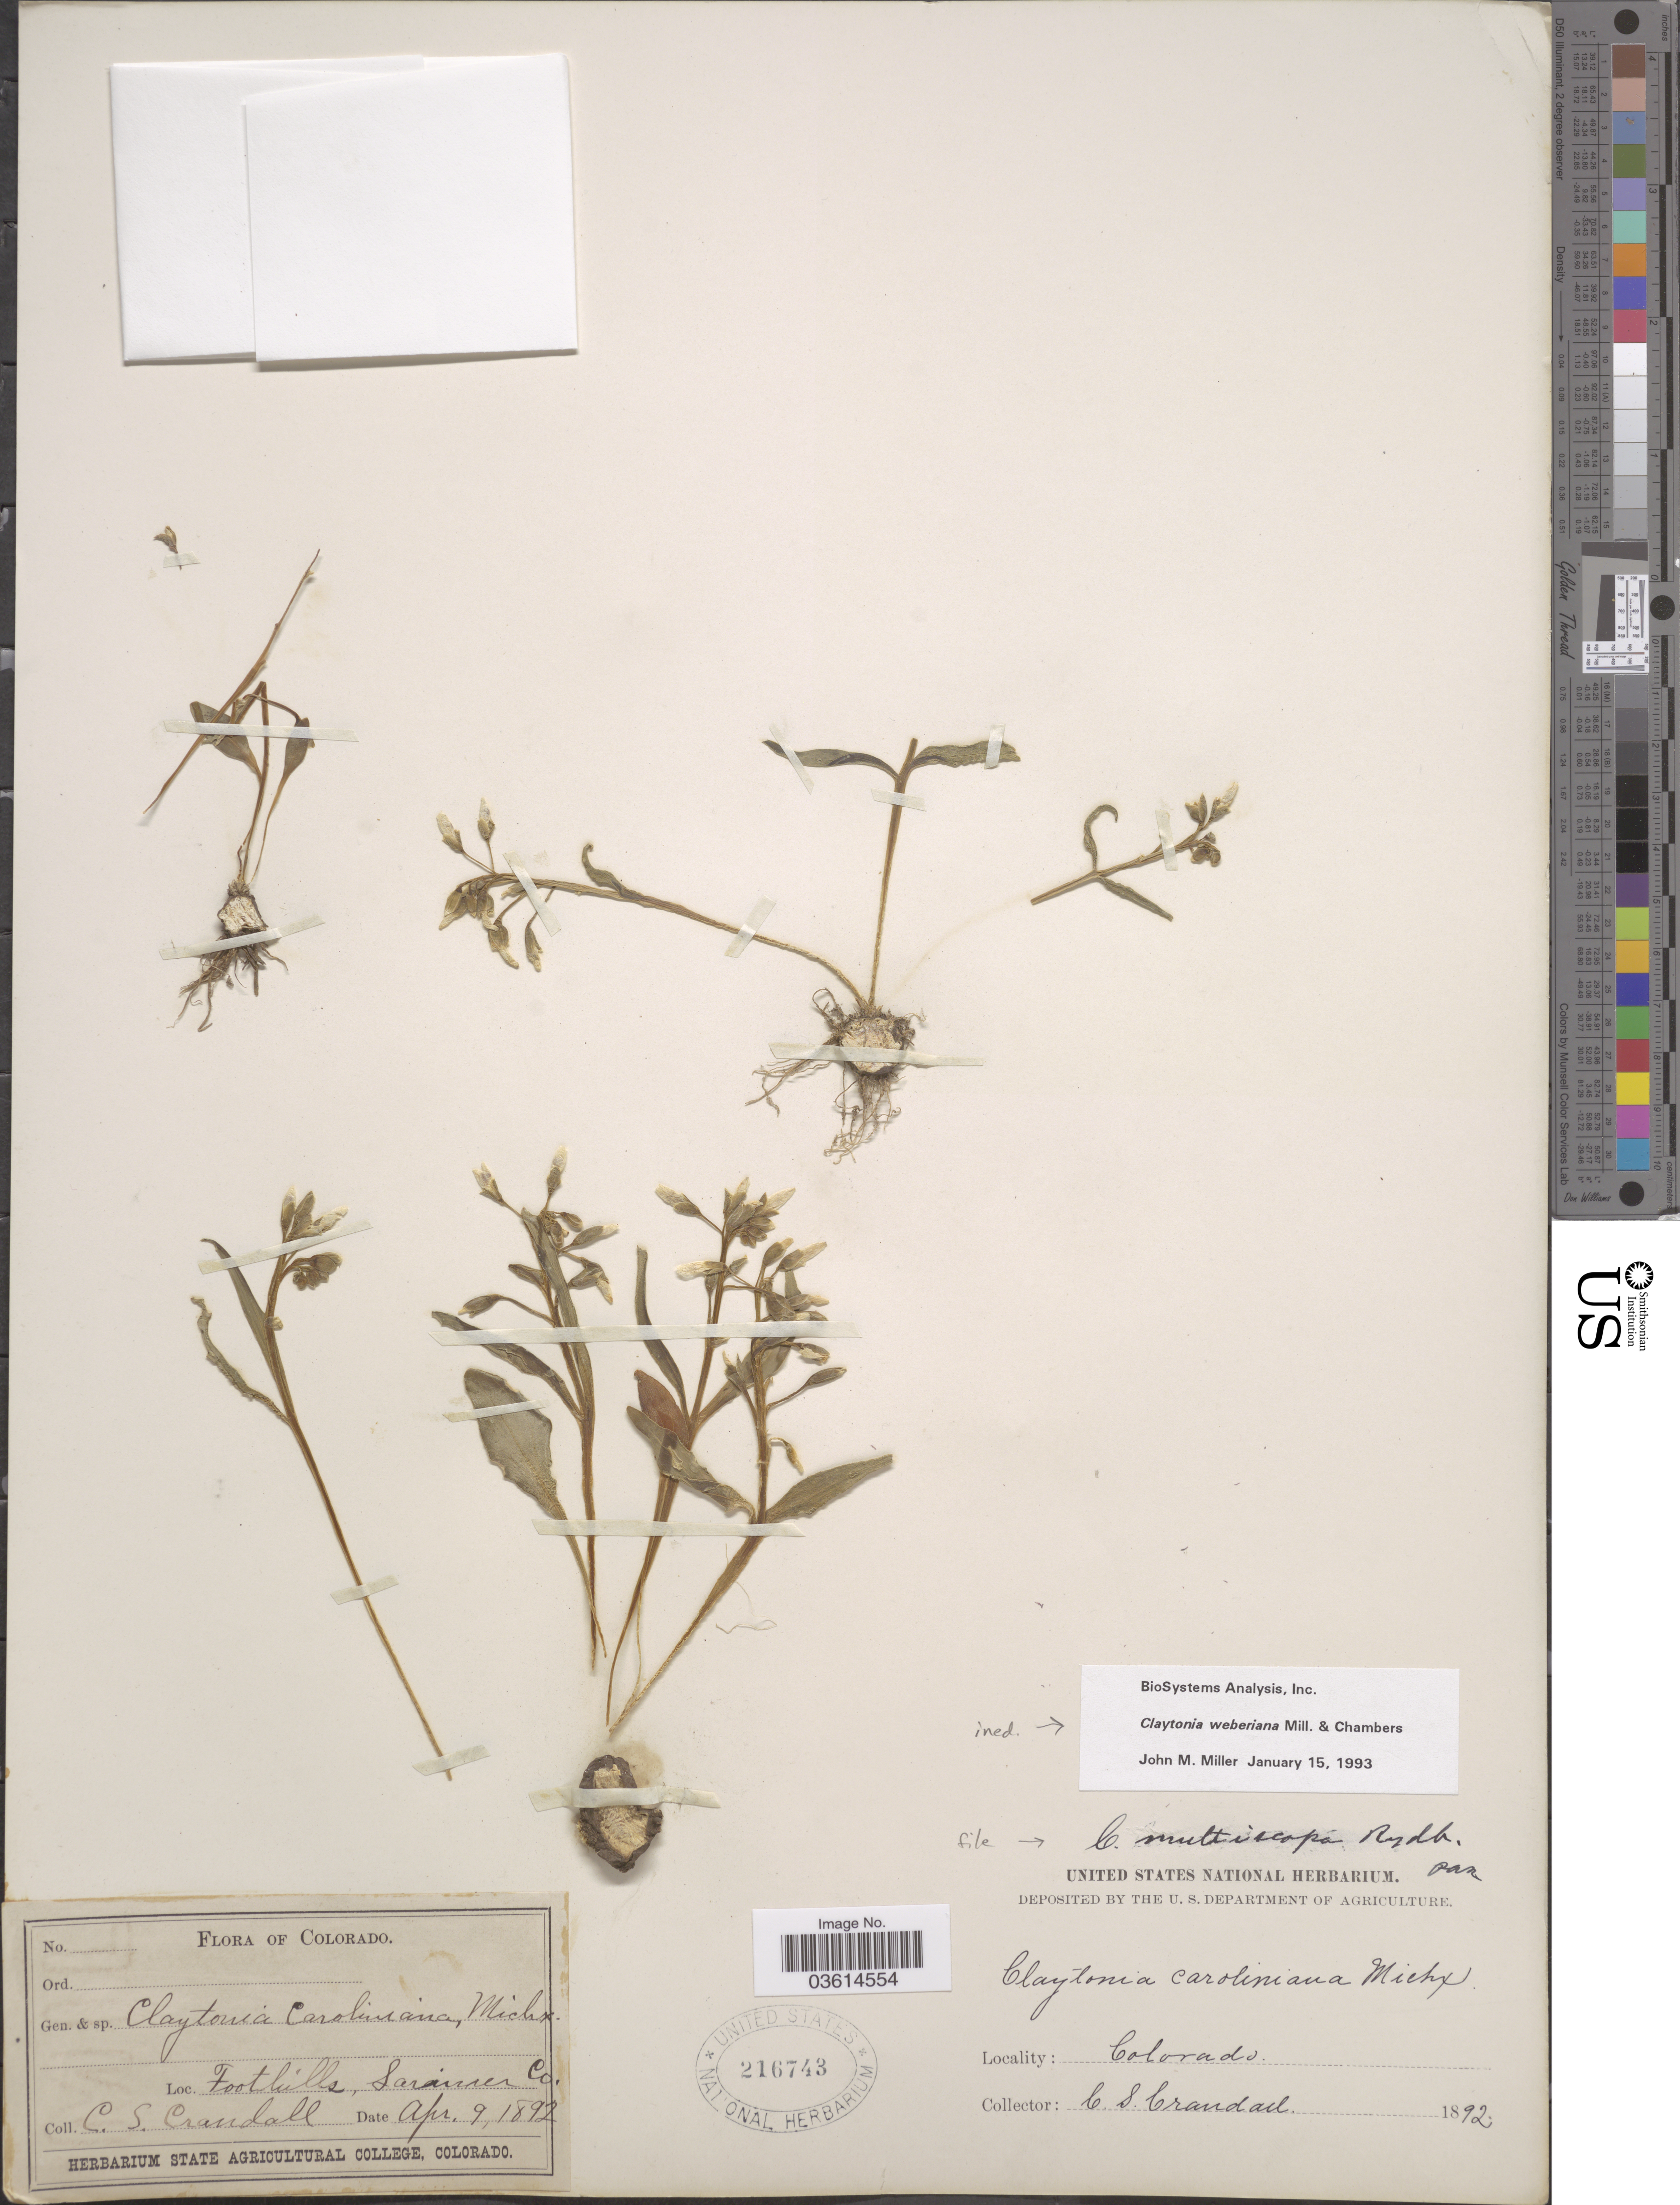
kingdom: Plantae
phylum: Tracheophyta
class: Magnoliopsida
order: Caryophyllales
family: Montiaceae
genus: Claytonia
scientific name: Claytonia multiscapa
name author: Rydb.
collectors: C. Crandall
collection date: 1892-04-09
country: United States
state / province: Colorado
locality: Foothills, Larimer Co.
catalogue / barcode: US 216743